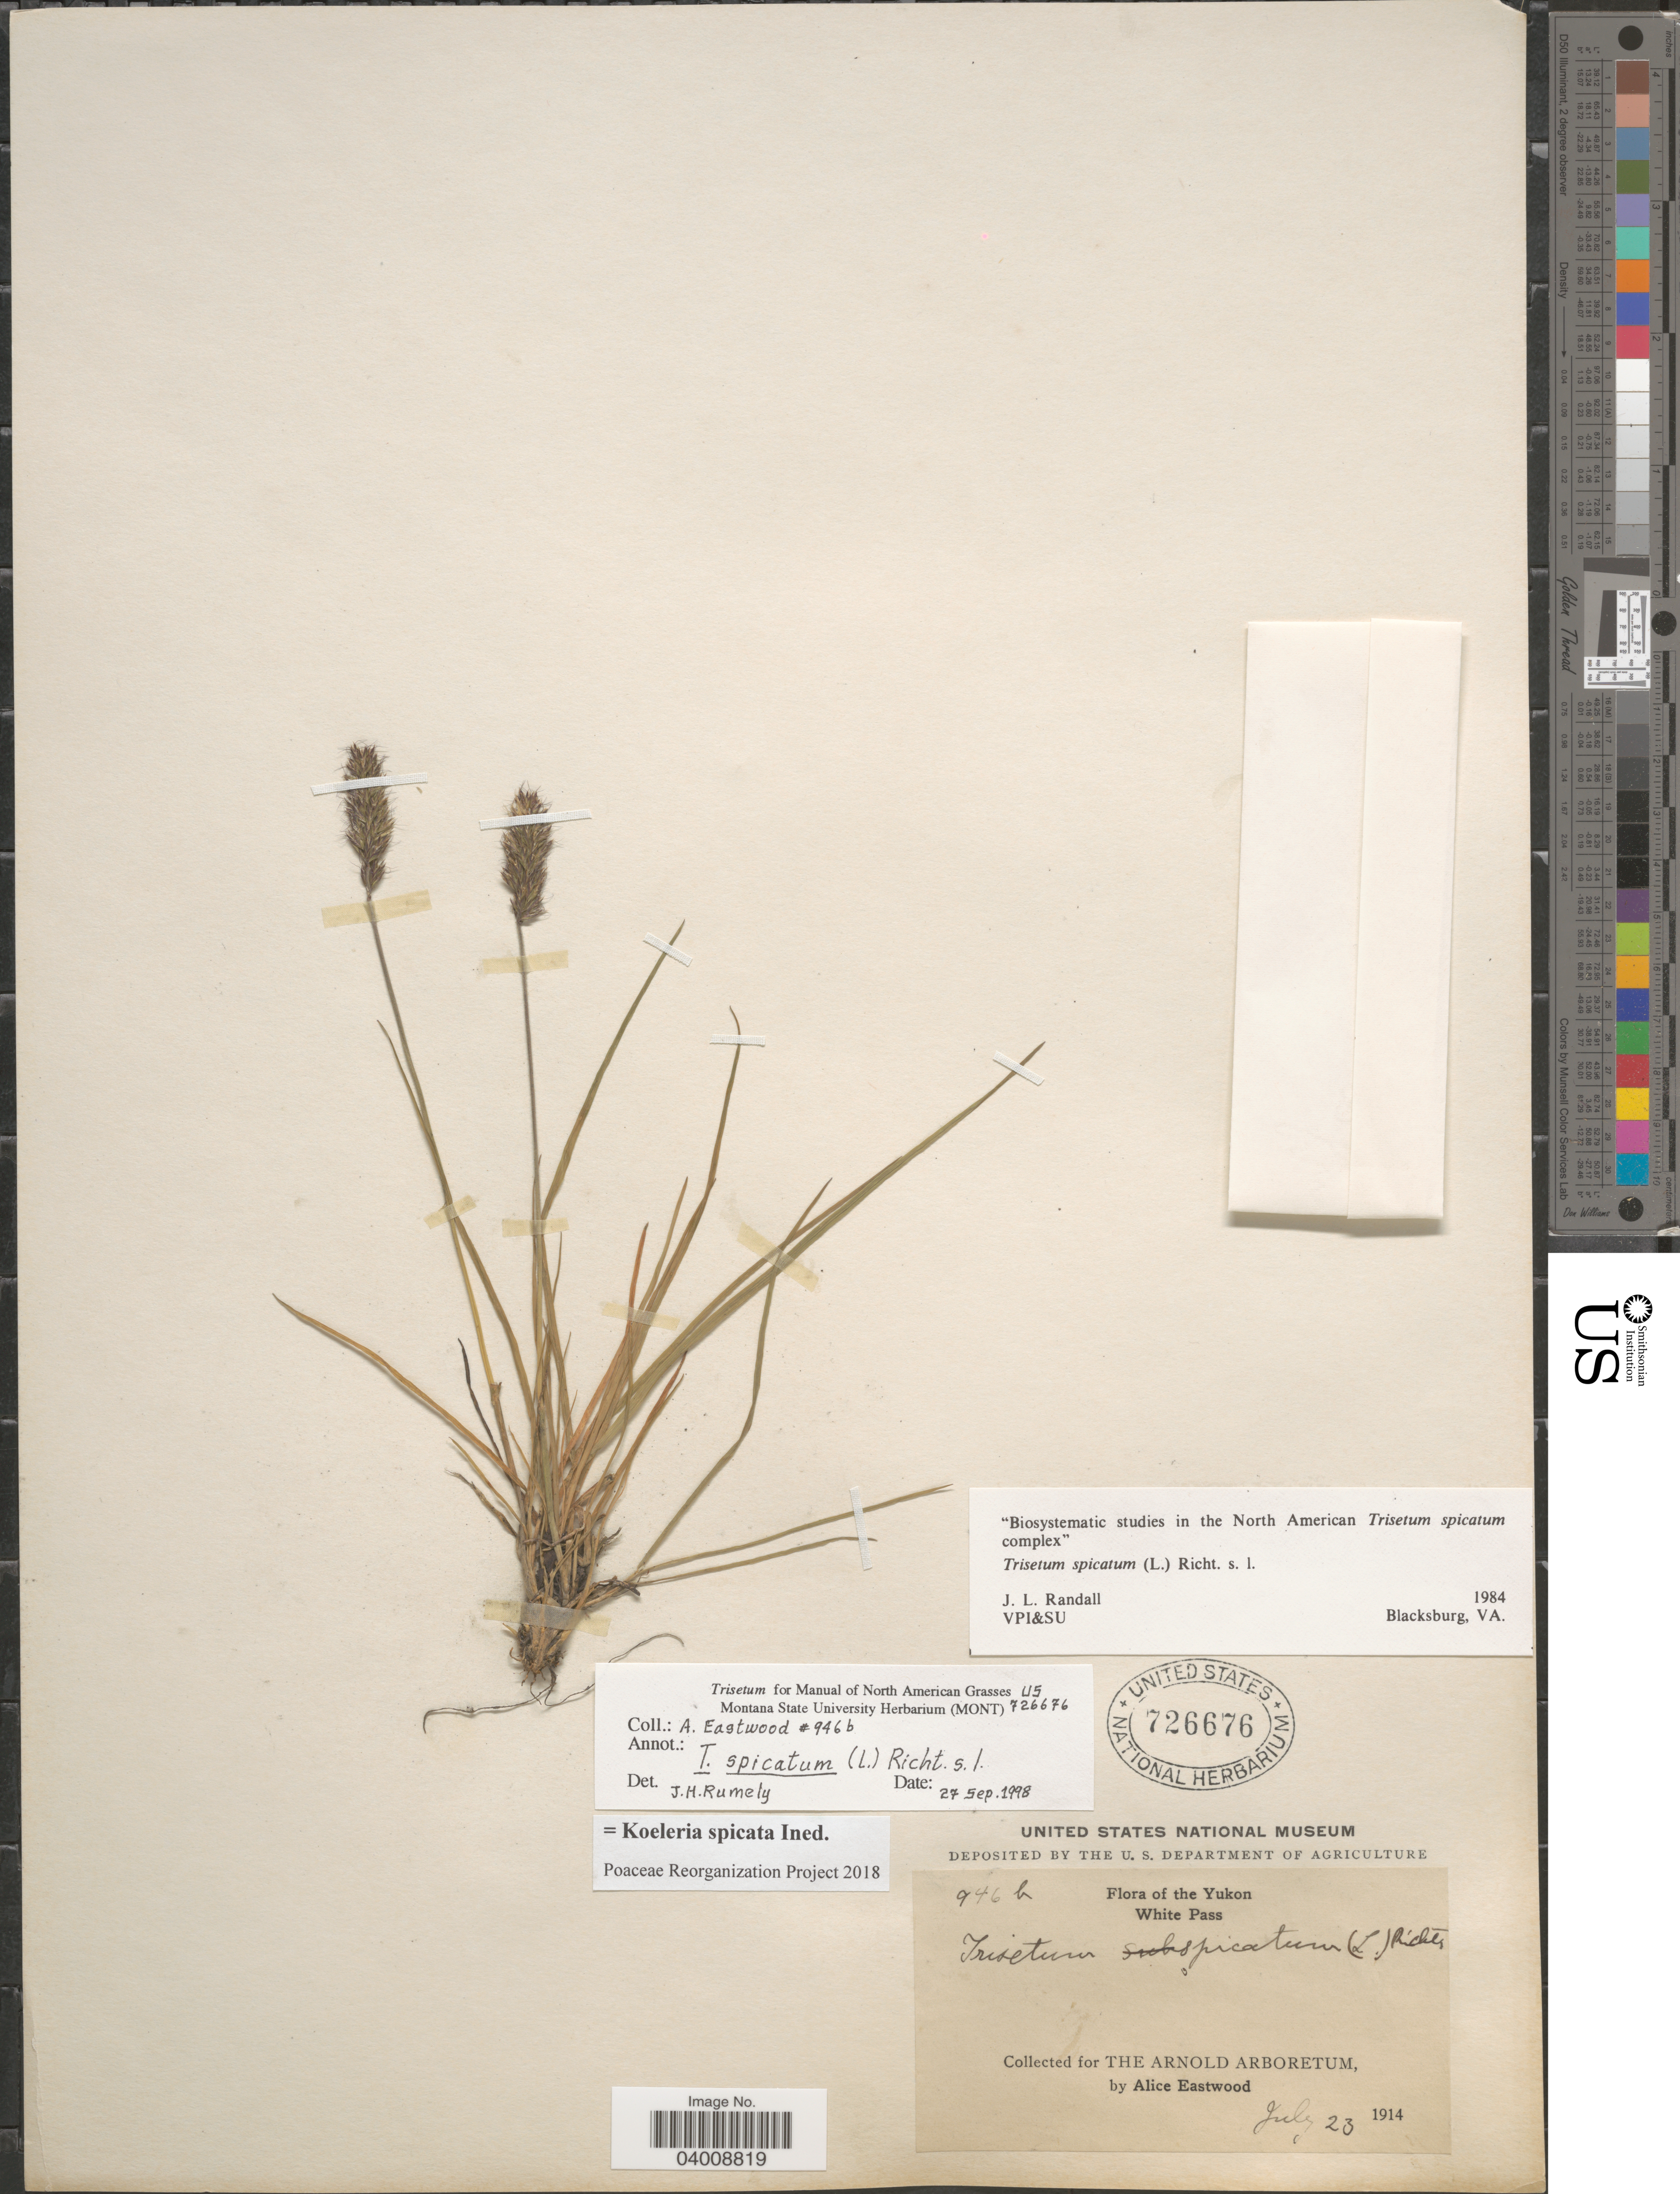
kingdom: Plantae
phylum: Tracheophyta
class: Liliopsida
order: Poales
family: Poaceae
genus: Koeleria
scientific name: Koeleria spicata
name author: (L.) Barberá et al.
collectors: A. Eastwood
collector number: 946 b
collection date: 1914-07-23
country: Canada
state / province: Yukon Territory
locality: The Yukon. White Pass.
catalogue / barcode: US 726676